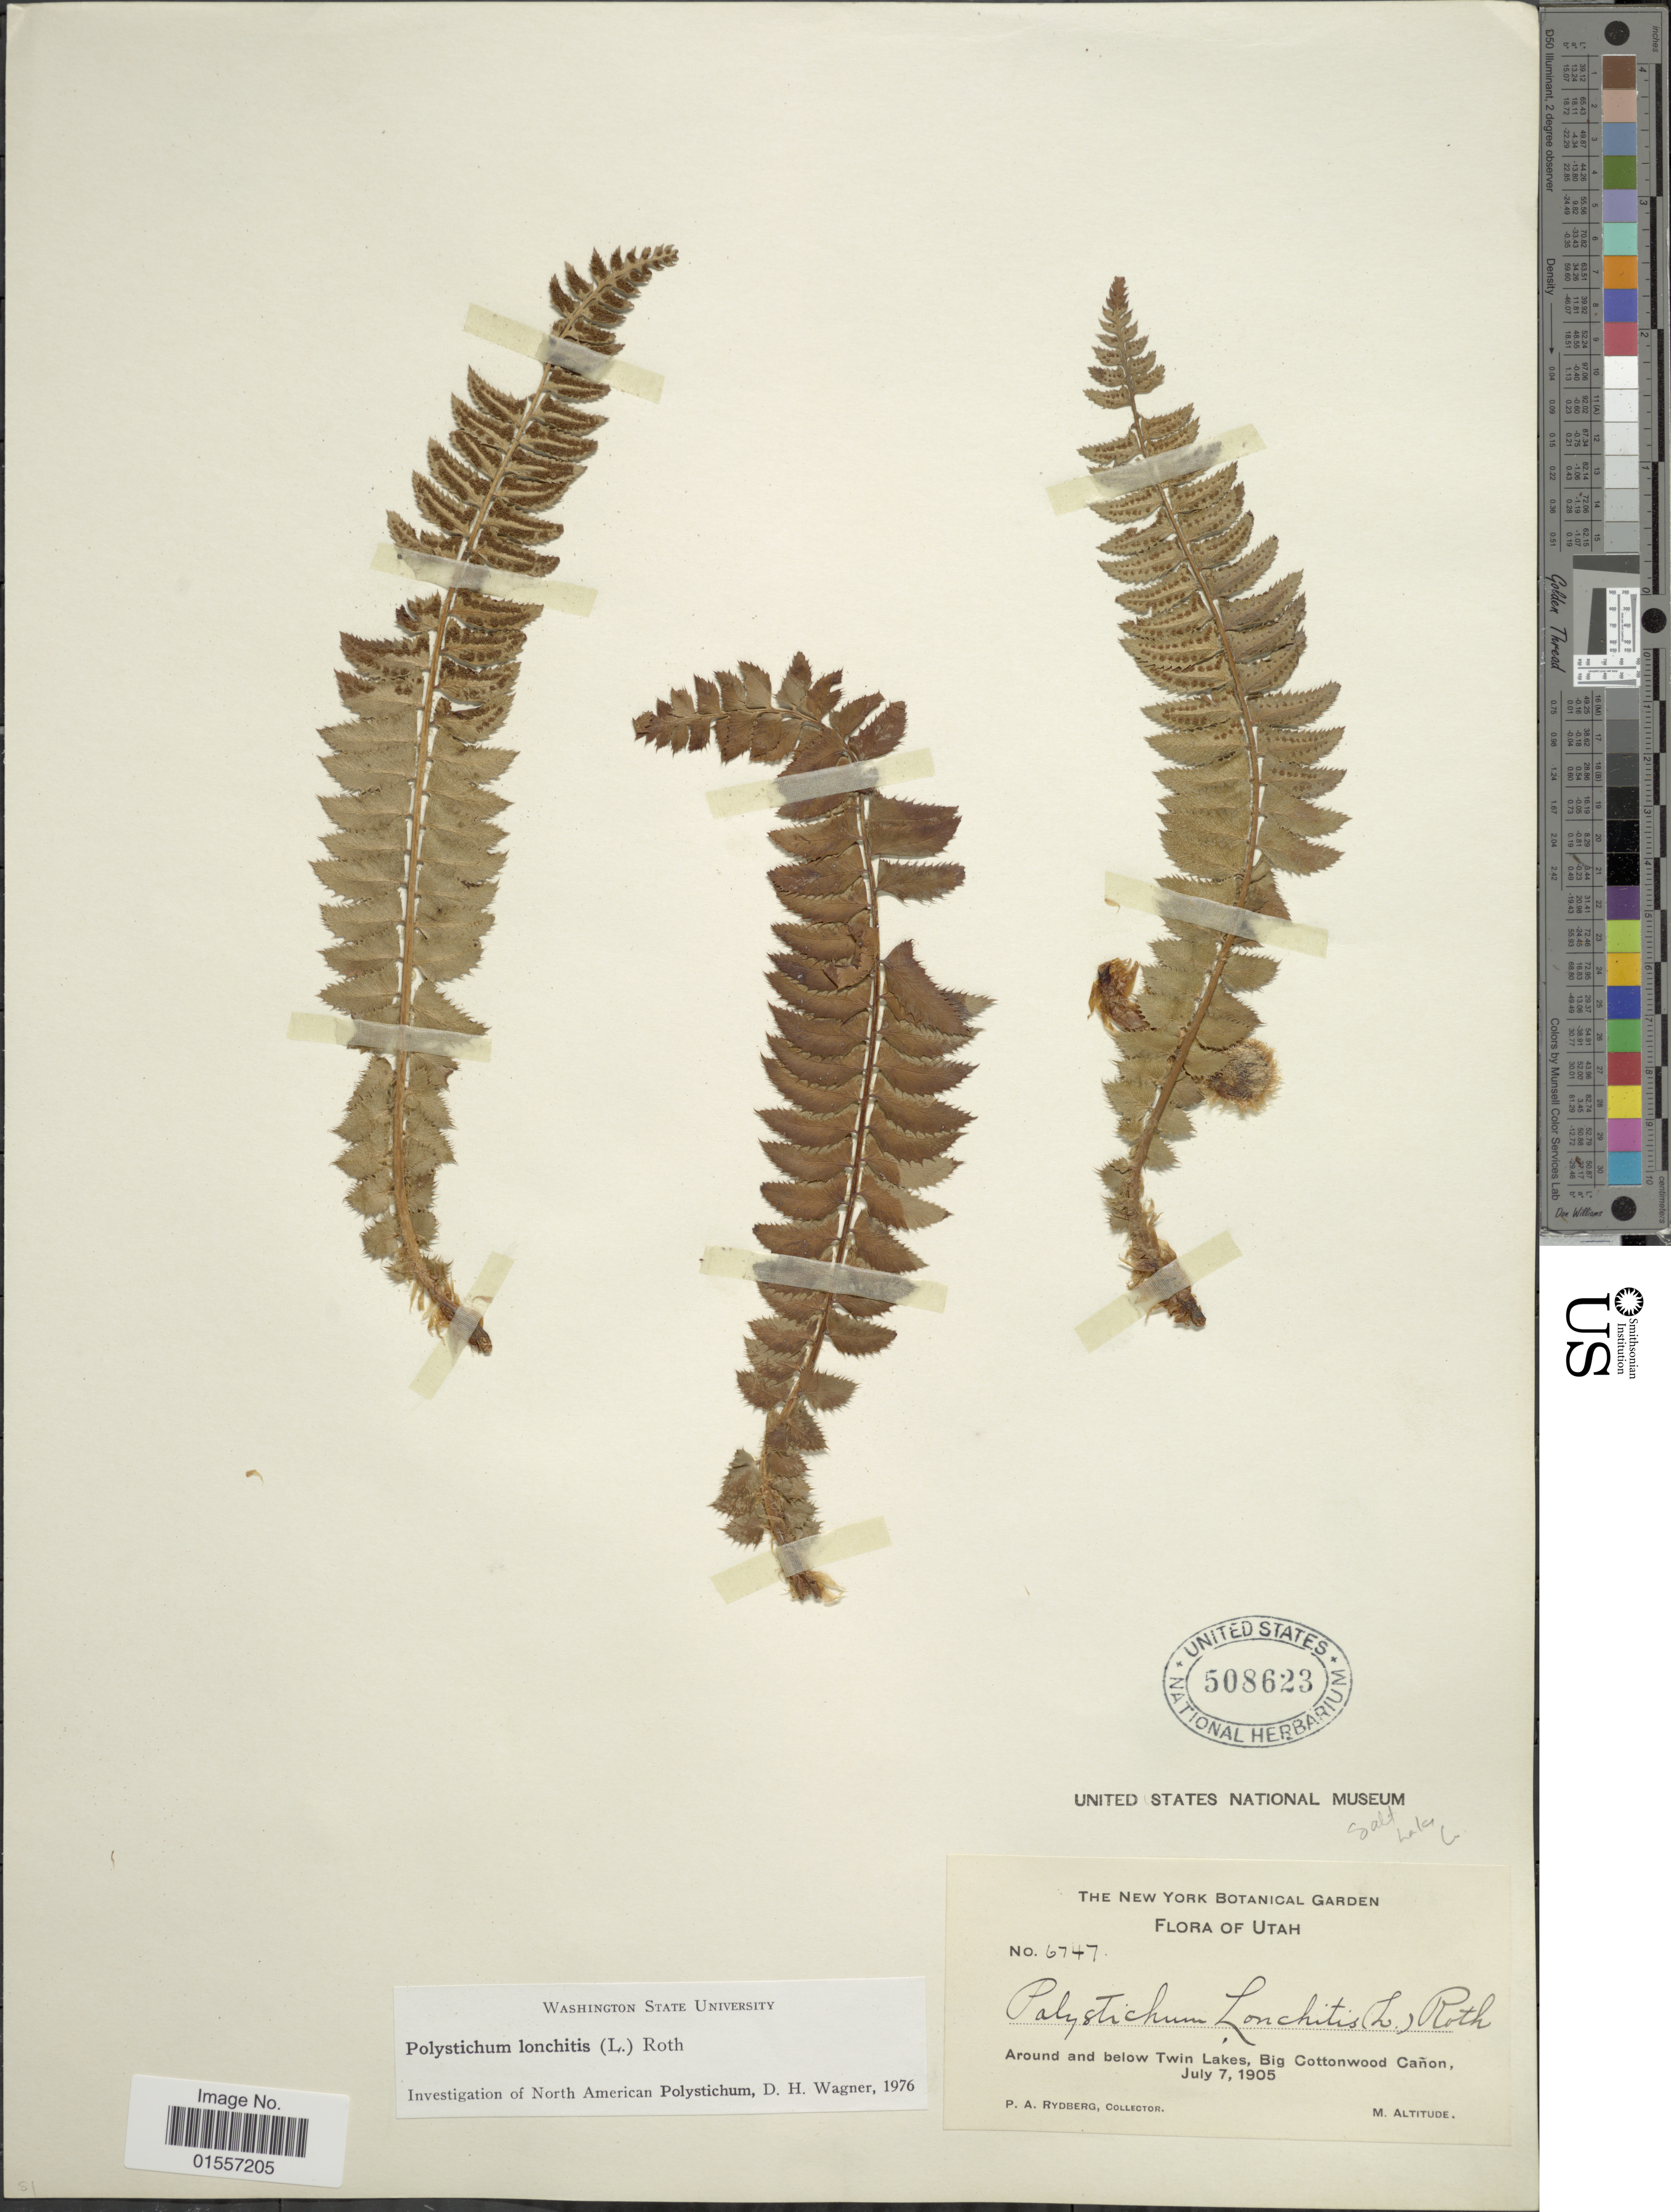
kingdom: Plantae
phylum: Tracheophyta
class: Polypodiopsida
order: Polypodiales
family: Dryopteridaceae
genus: Polystichum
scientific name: Polystichum lonchitis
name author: (Roth) L.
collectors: P. A. Rydberg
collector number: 6747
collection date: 1905-07-07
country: United States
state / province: Utah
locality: Around and below Twin Lakes, Big Cottonwood Cañon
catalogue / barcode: US 508623